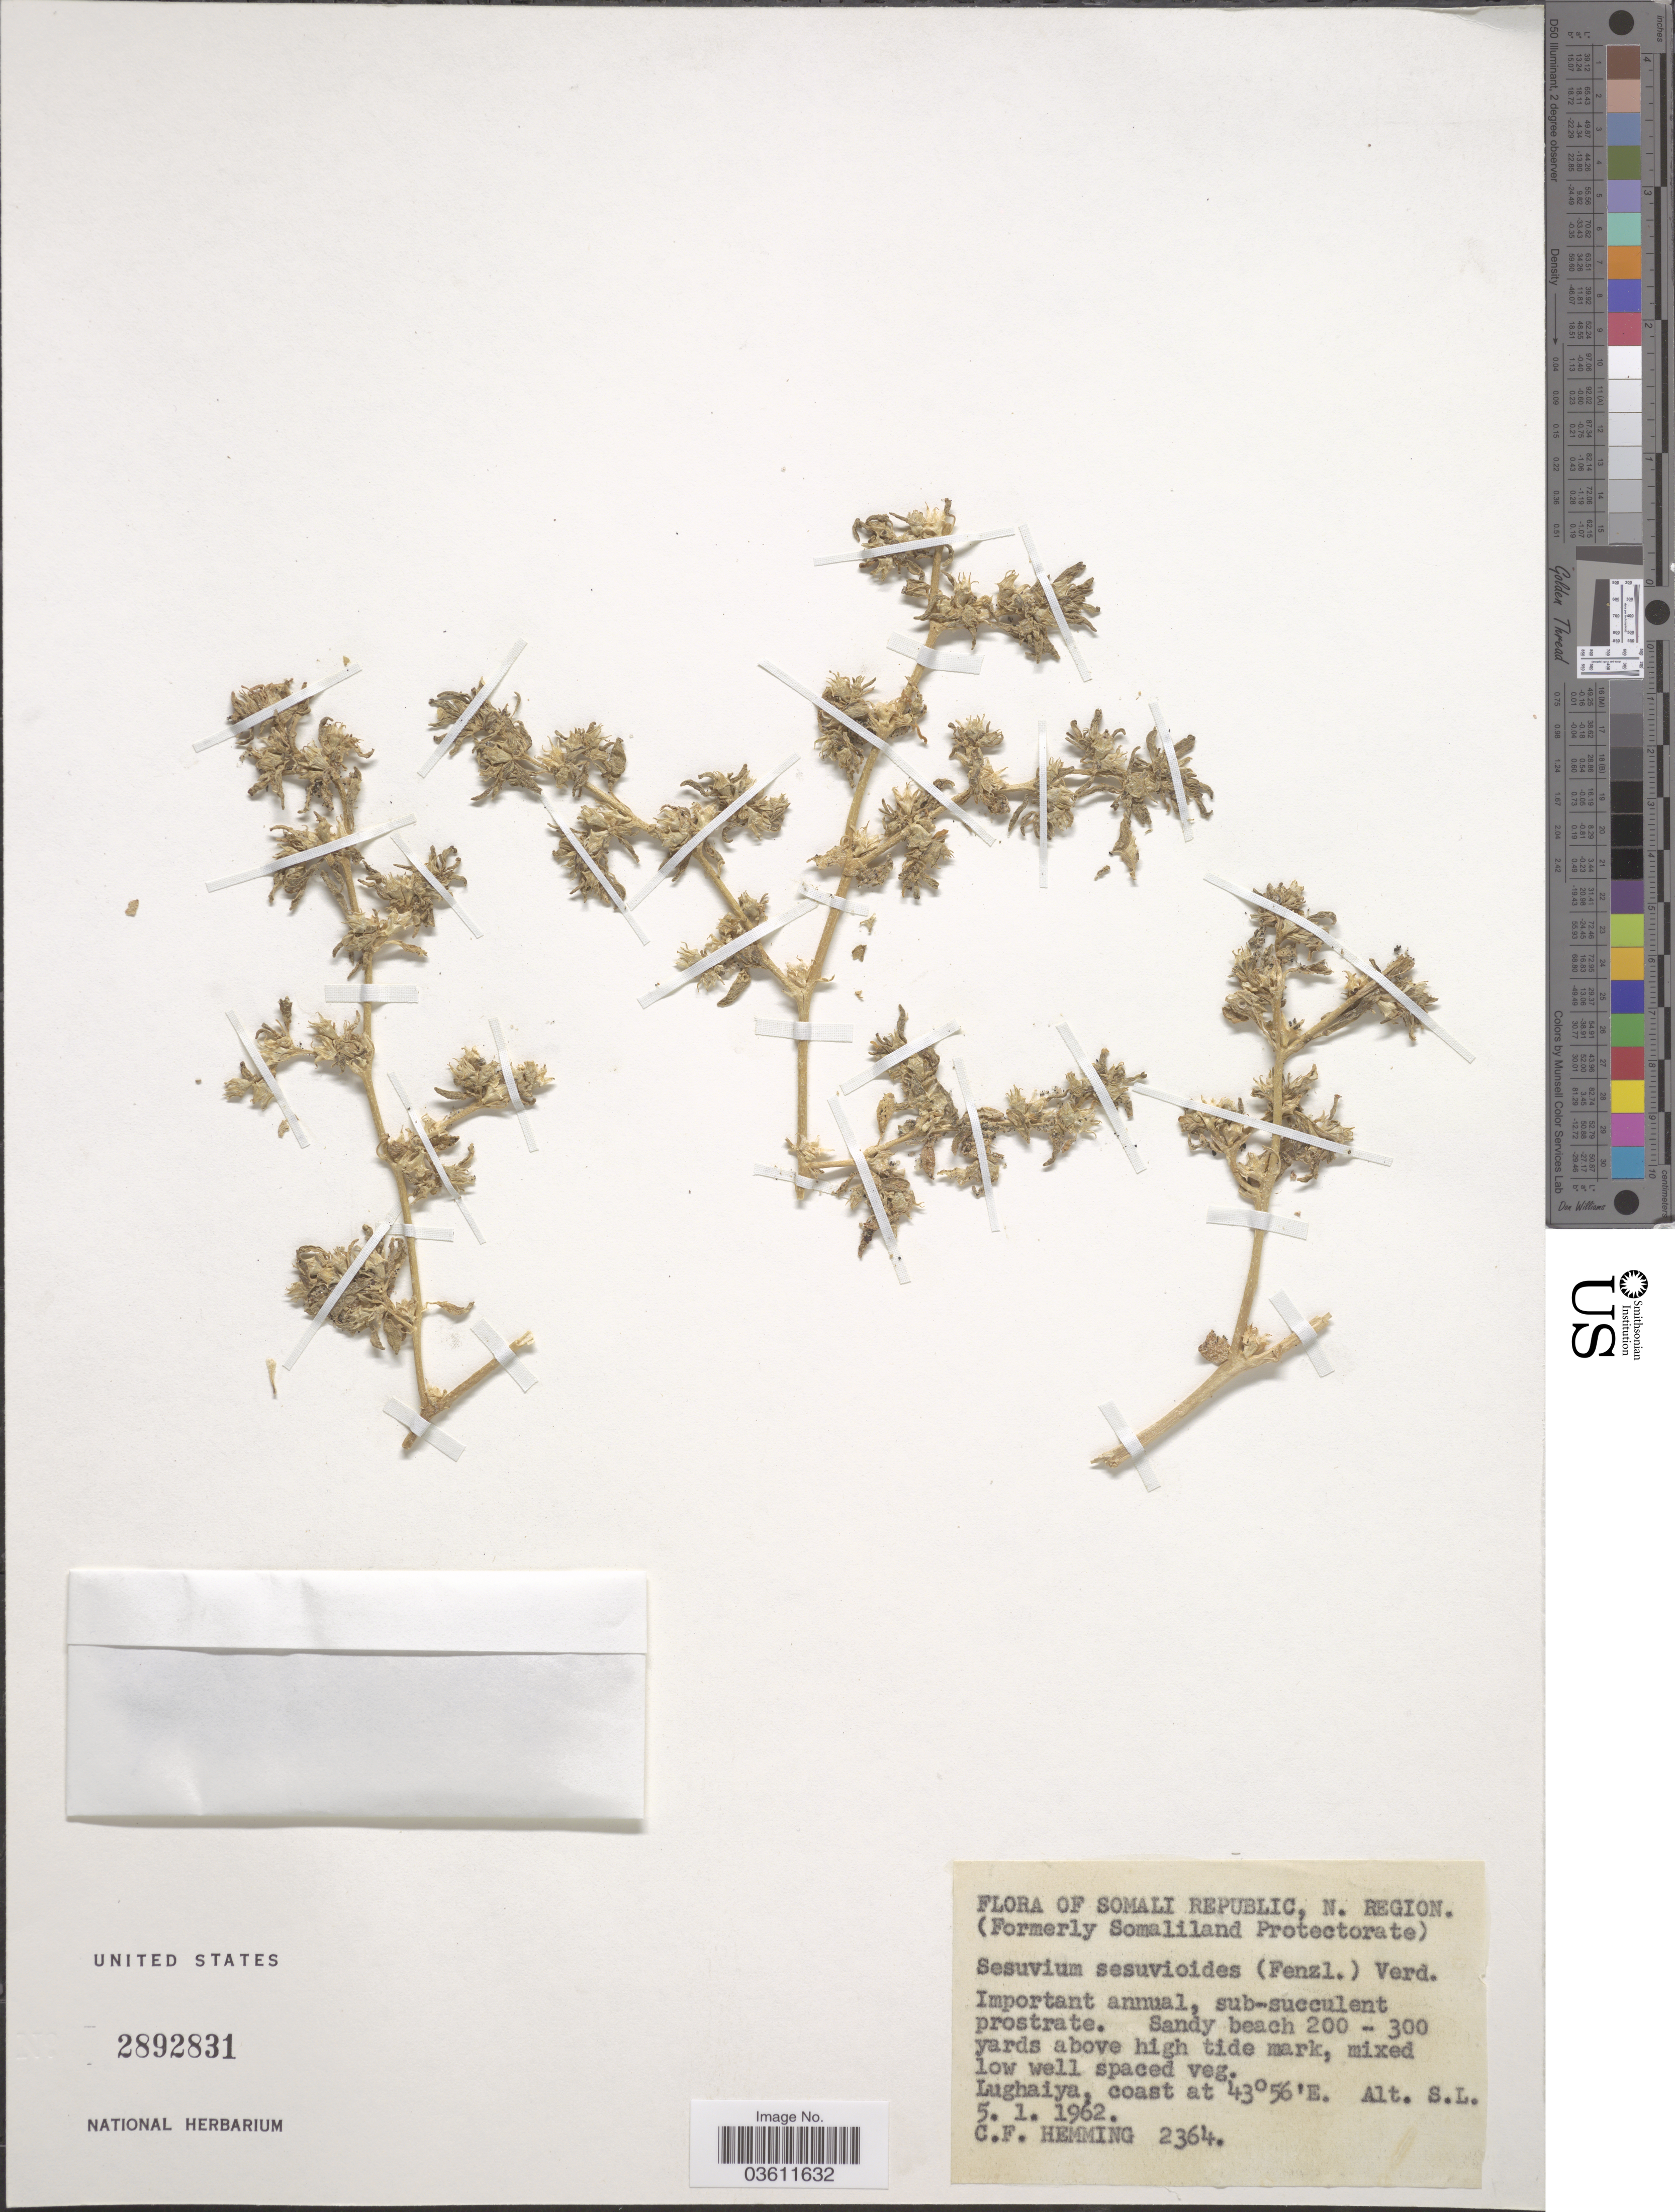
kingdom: Plantae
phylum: Tracheophyta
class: Magnoliopsida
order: Caryophyllales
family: Aizoaceae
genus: Sesuvium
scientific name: Sesuvium sesuvioides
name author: (Fenzl) Verdc.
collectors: C. Hemming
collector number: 2364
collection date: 1962-01-05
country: Somalia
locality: Somali Republic, N. Region. (Formerly Somaliland Protectorate). Sandy beach 200 - 300 yards above high tide mark. Lughaiya.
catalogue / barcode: US 2892831